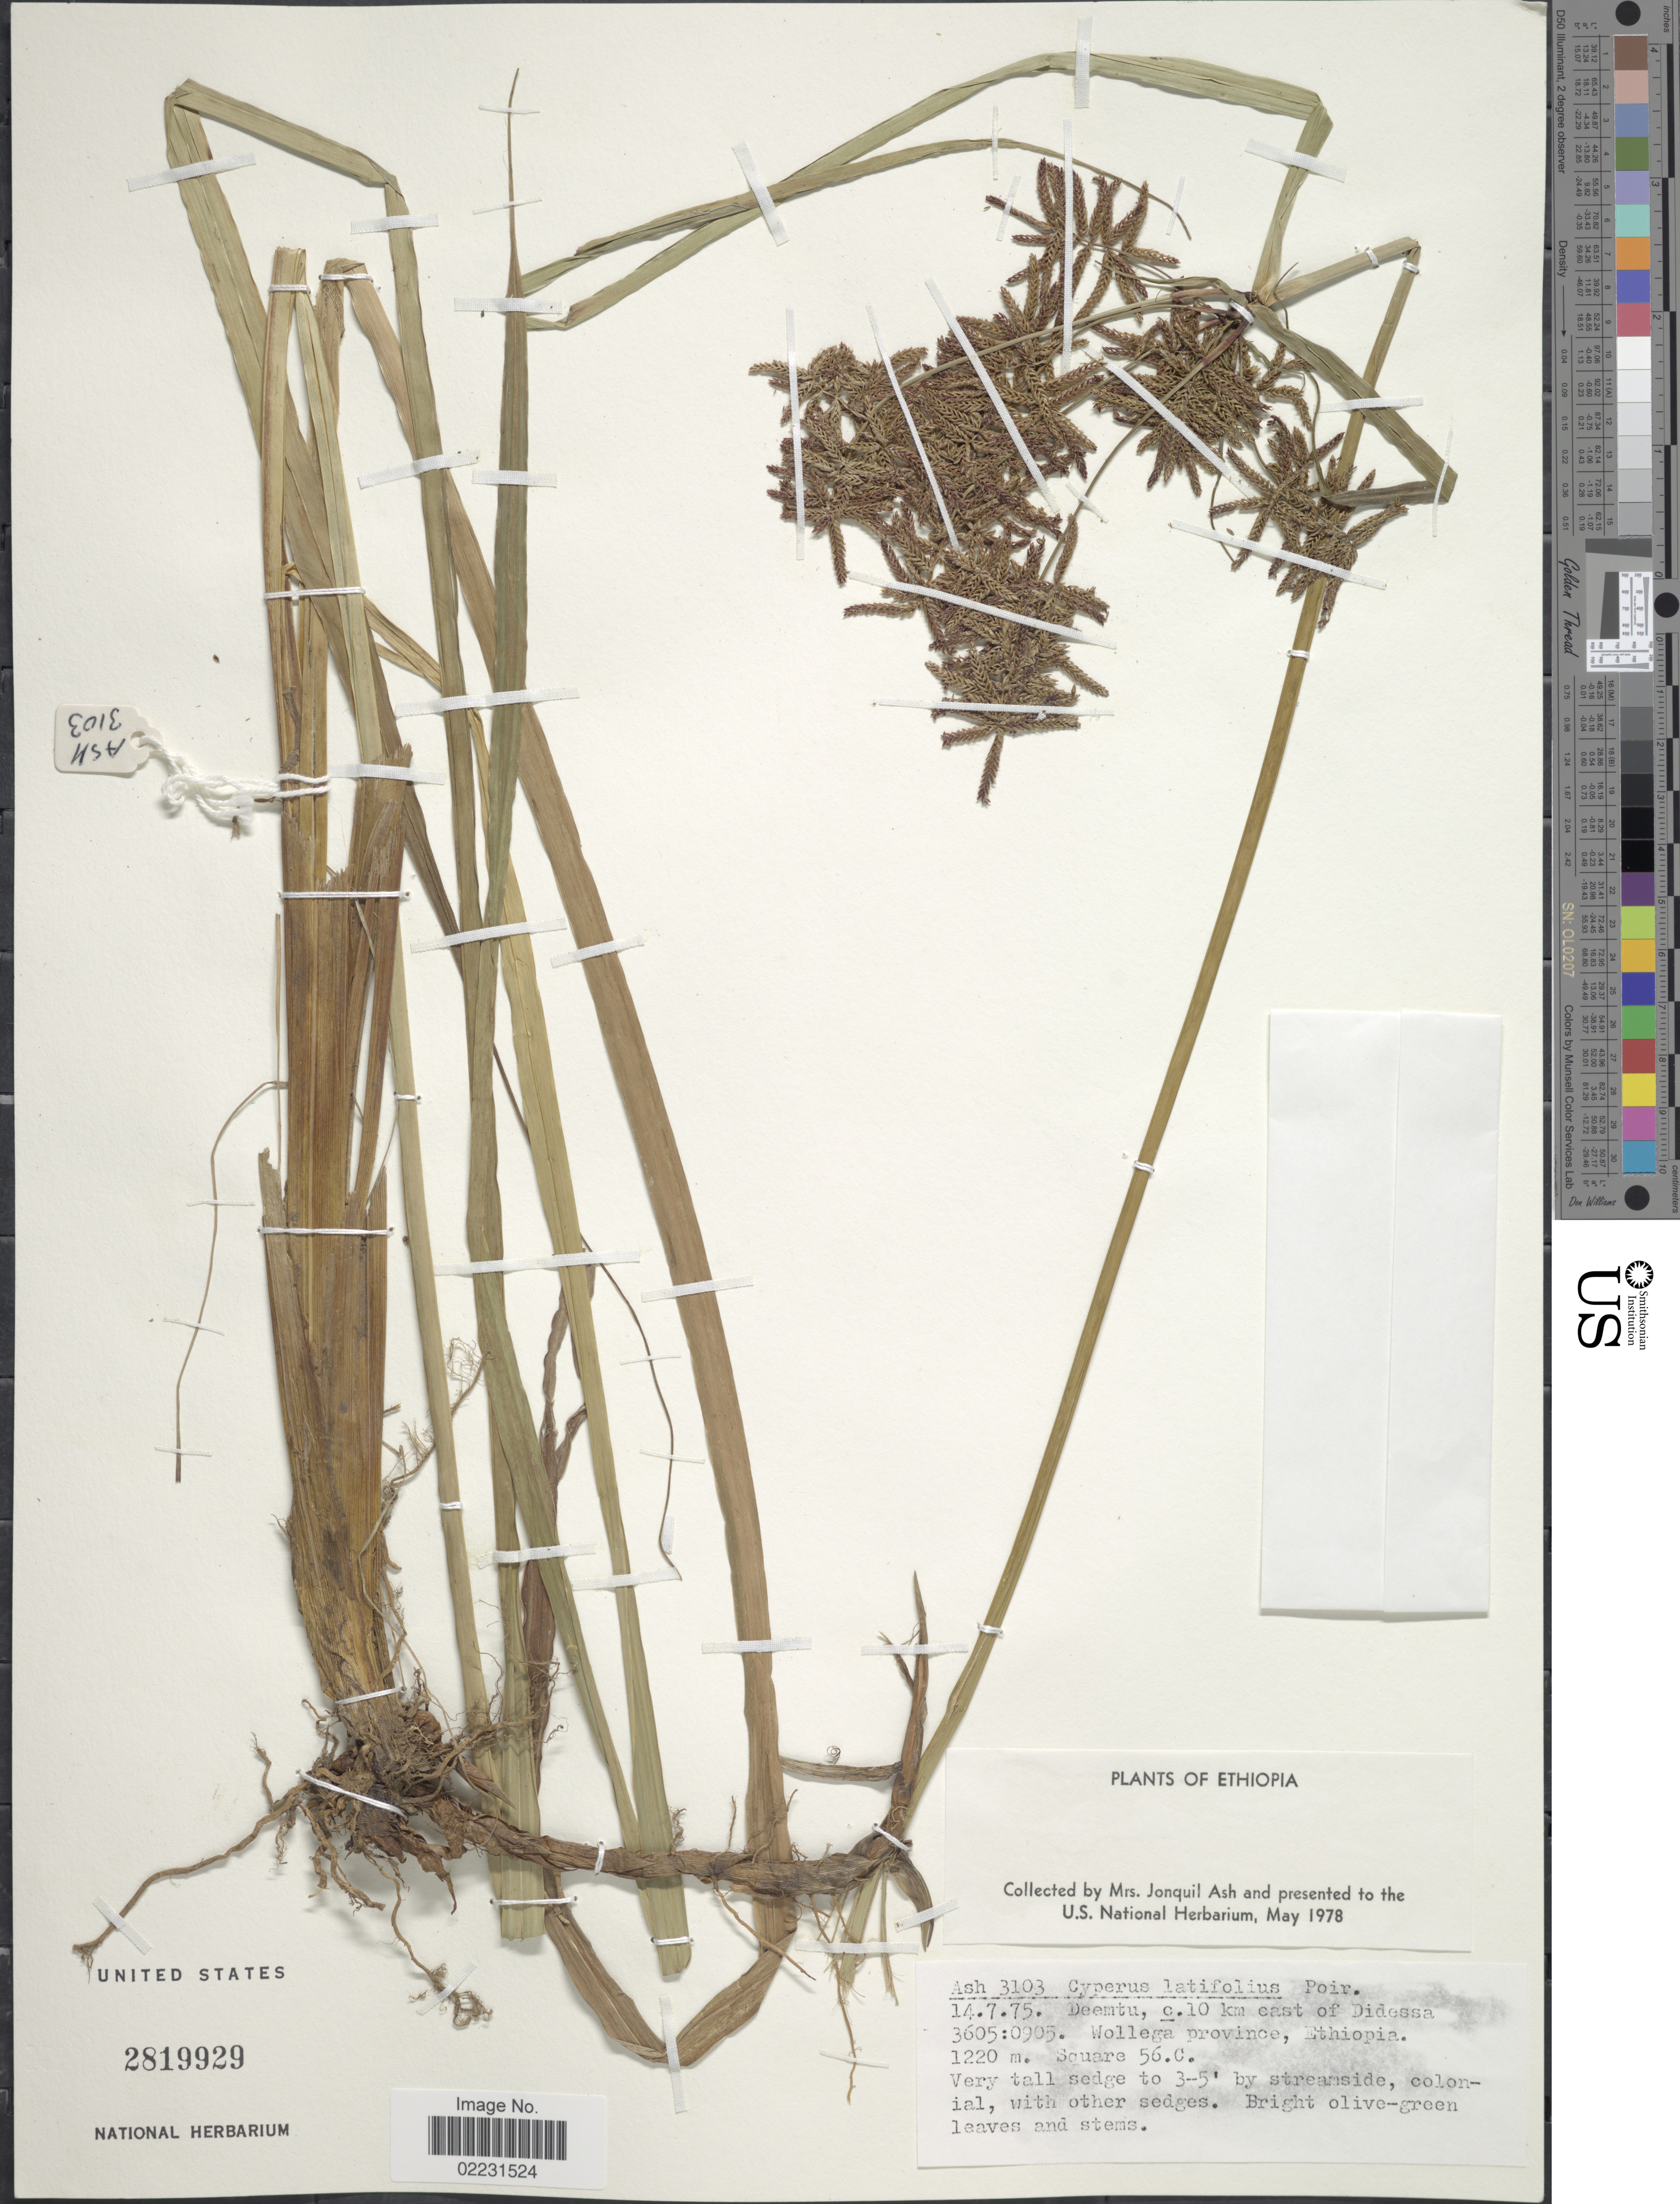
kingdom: Plantae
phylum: Tracheophyta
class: Liliopsida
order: Poales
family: Cyperaceae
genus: Cyperus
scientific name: Cyperus latifolius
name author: Poir.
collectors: -. Ash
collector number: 3103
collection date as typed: Transcribed d/m/y: 14/7/75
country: Ethiopia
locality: Deemtu, c. 10 km east of Didessa 3605: 0905. Square 56.C. Wollega province, Ethiopia.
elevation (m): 1220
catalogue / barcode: US 2819929